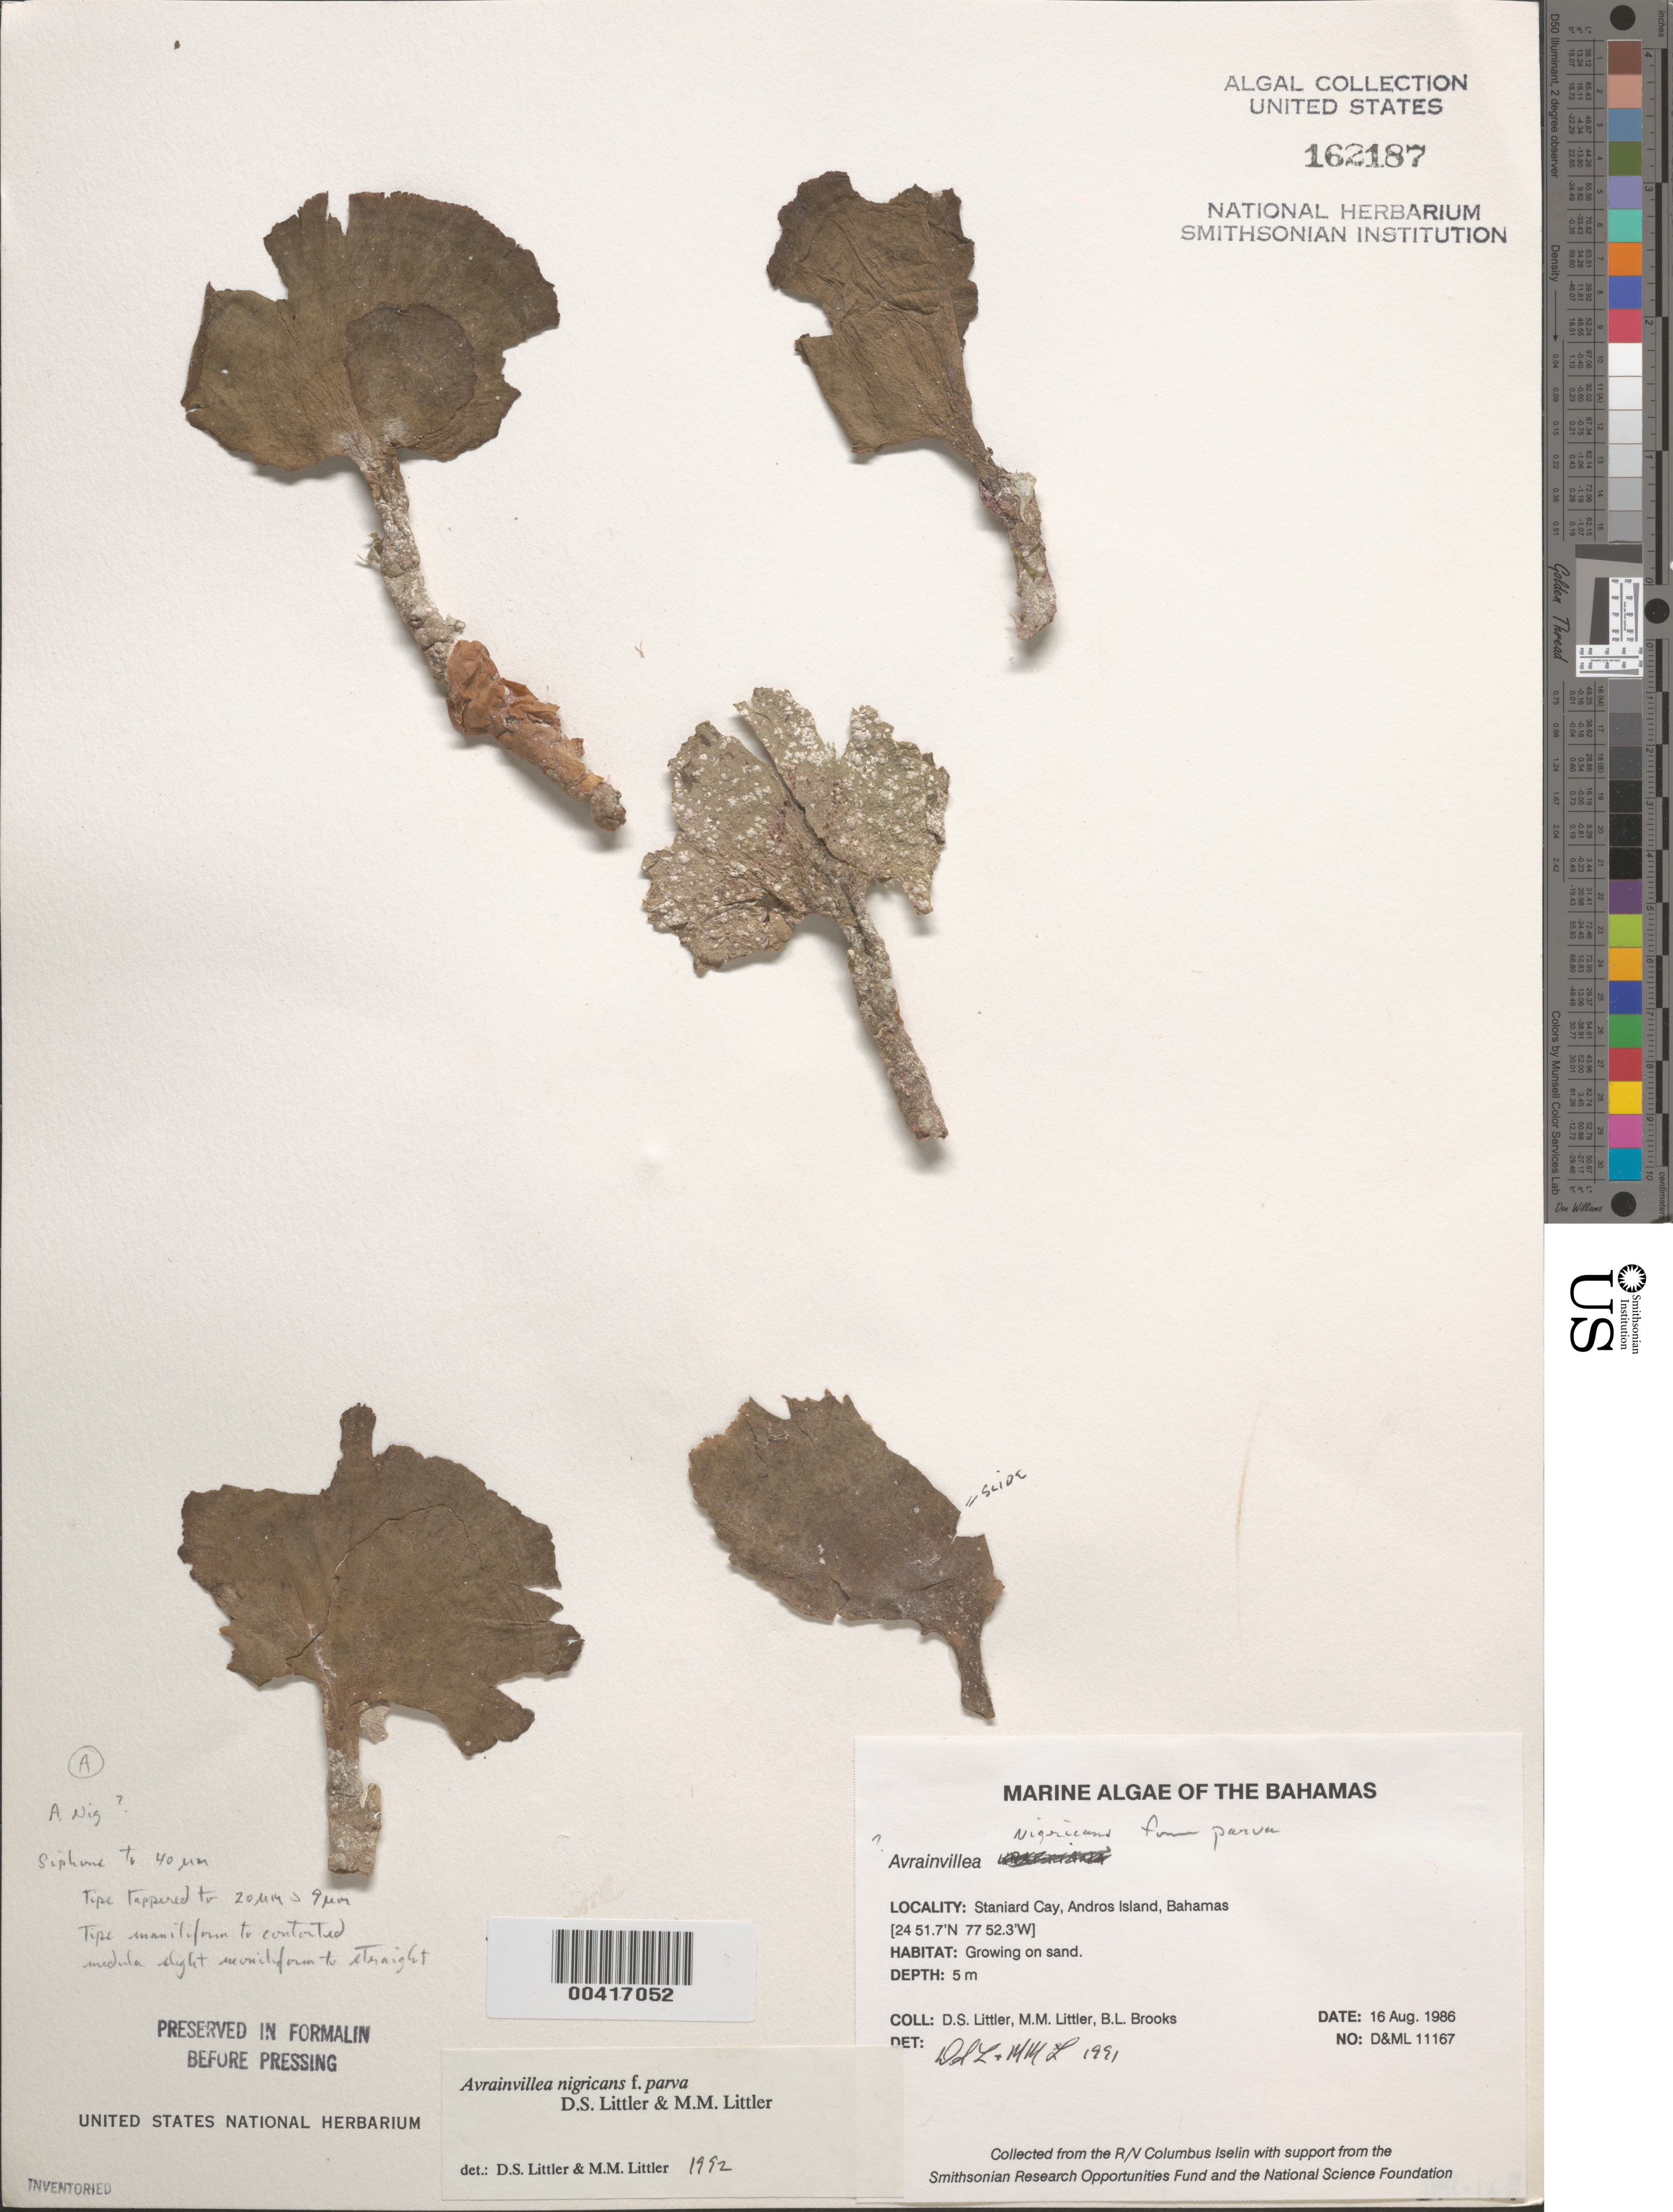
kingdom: Plantae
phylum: Chlorophyta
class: Ulvophyceae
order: Bryopsidales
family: Dichotomosiphonaceae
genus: Avrainvillea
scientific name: Avrainvillea nigricans f. parva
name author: D.S. Littler & Littler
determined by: Littler, D. S.; Littler, M. M.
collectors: D. S. Littler, M. M. Littler & B. Brooks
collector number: D&ML 11167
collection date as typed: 16 Aug 1986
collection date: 1986-08-16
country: Bahamas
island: Staniard Cay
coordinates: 24 51.7' N, 77 52.3' W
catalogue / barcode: US 162187